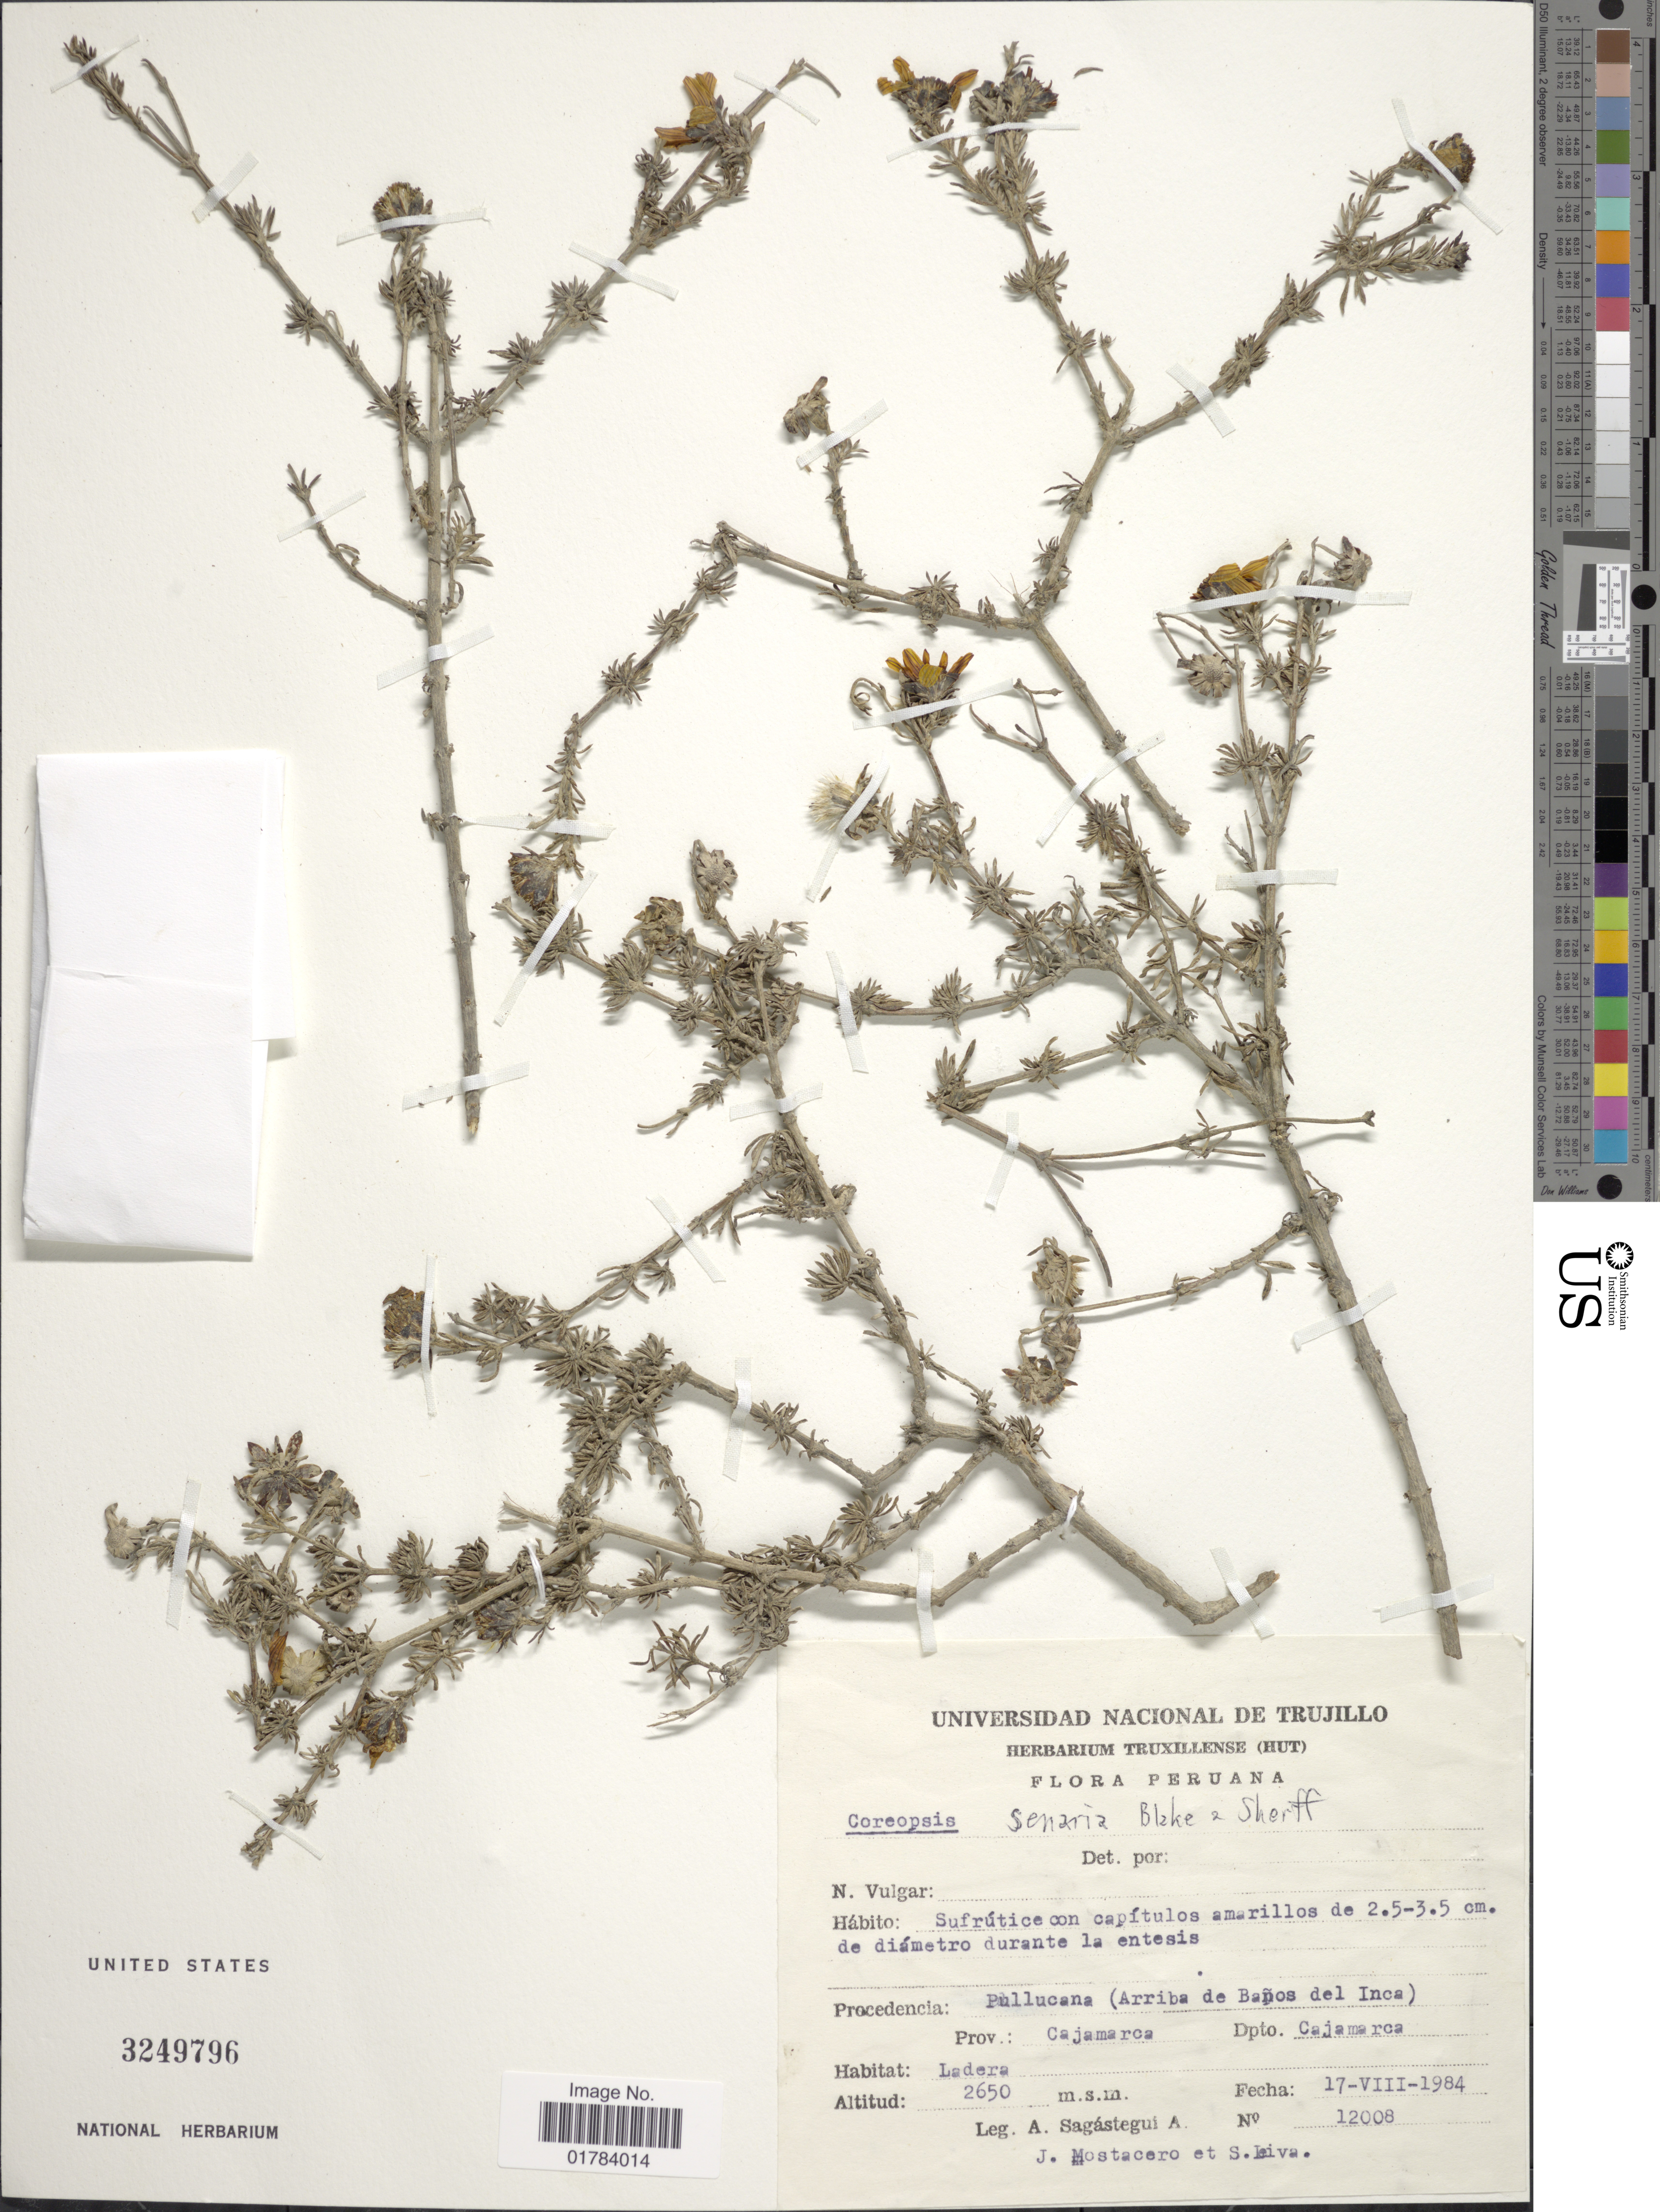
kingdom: Plantae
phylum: Tracheophyta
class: Magnoliopsida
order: Asterales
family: Asteraceae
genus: Coreopsis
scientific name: Coreopsis senaria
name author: S.F. Blake & Sherff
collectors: A. Sagástegui A., J. Mostacero & S. Leiva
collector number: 12008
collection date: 1984-08-17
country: Peru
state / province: Cajamarca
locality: Procedencia: Pullucana (Arriba de Baños del Inca) Prov.: Cajamarca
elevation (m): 2650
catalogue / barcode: US 3249796